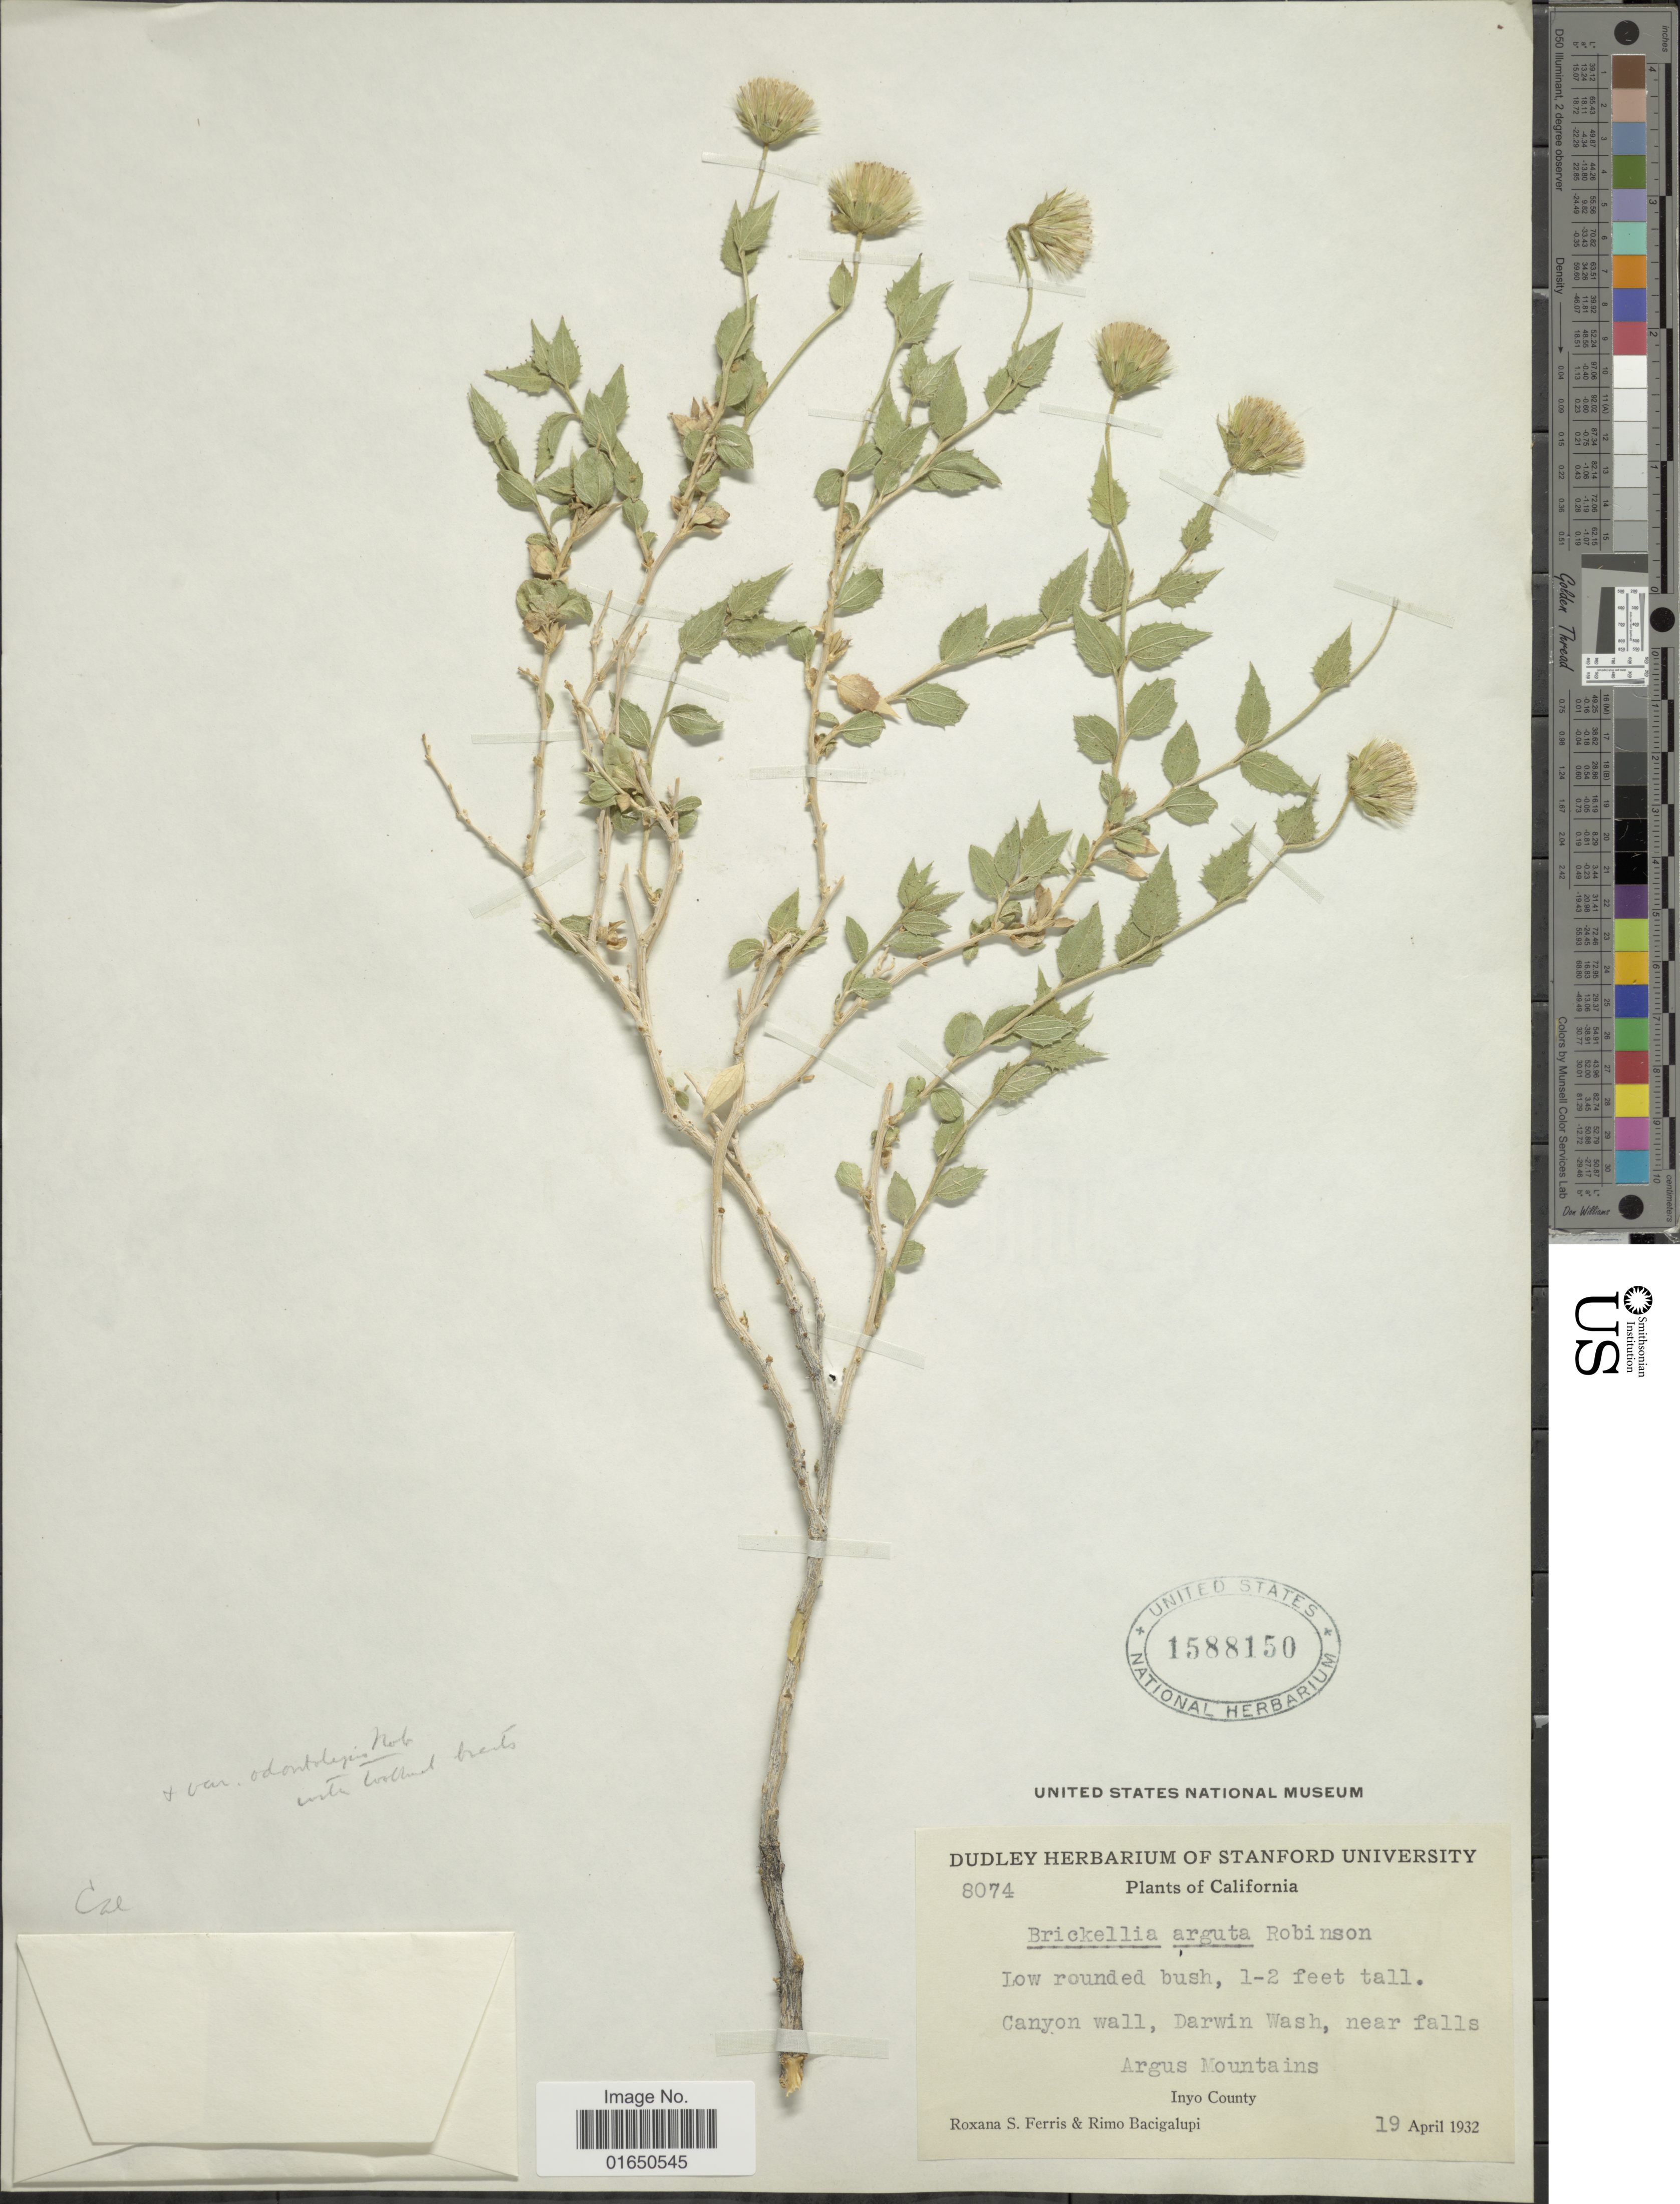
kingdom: Plantae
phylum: Tracheophyta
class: Magnoliopsida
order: Asterales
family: Asteraceae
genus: Brickellia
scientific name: Brickellia arguta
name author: B.L. Rob.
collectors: R. S. Ferris & R. Bacigalupi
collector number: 8074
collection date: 1932-04-19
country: United States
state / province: California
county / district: Inyo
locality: Canyon wall, Darwin Wash, near falls. Argus Mountains. Inyo County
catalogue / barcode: US 1588150